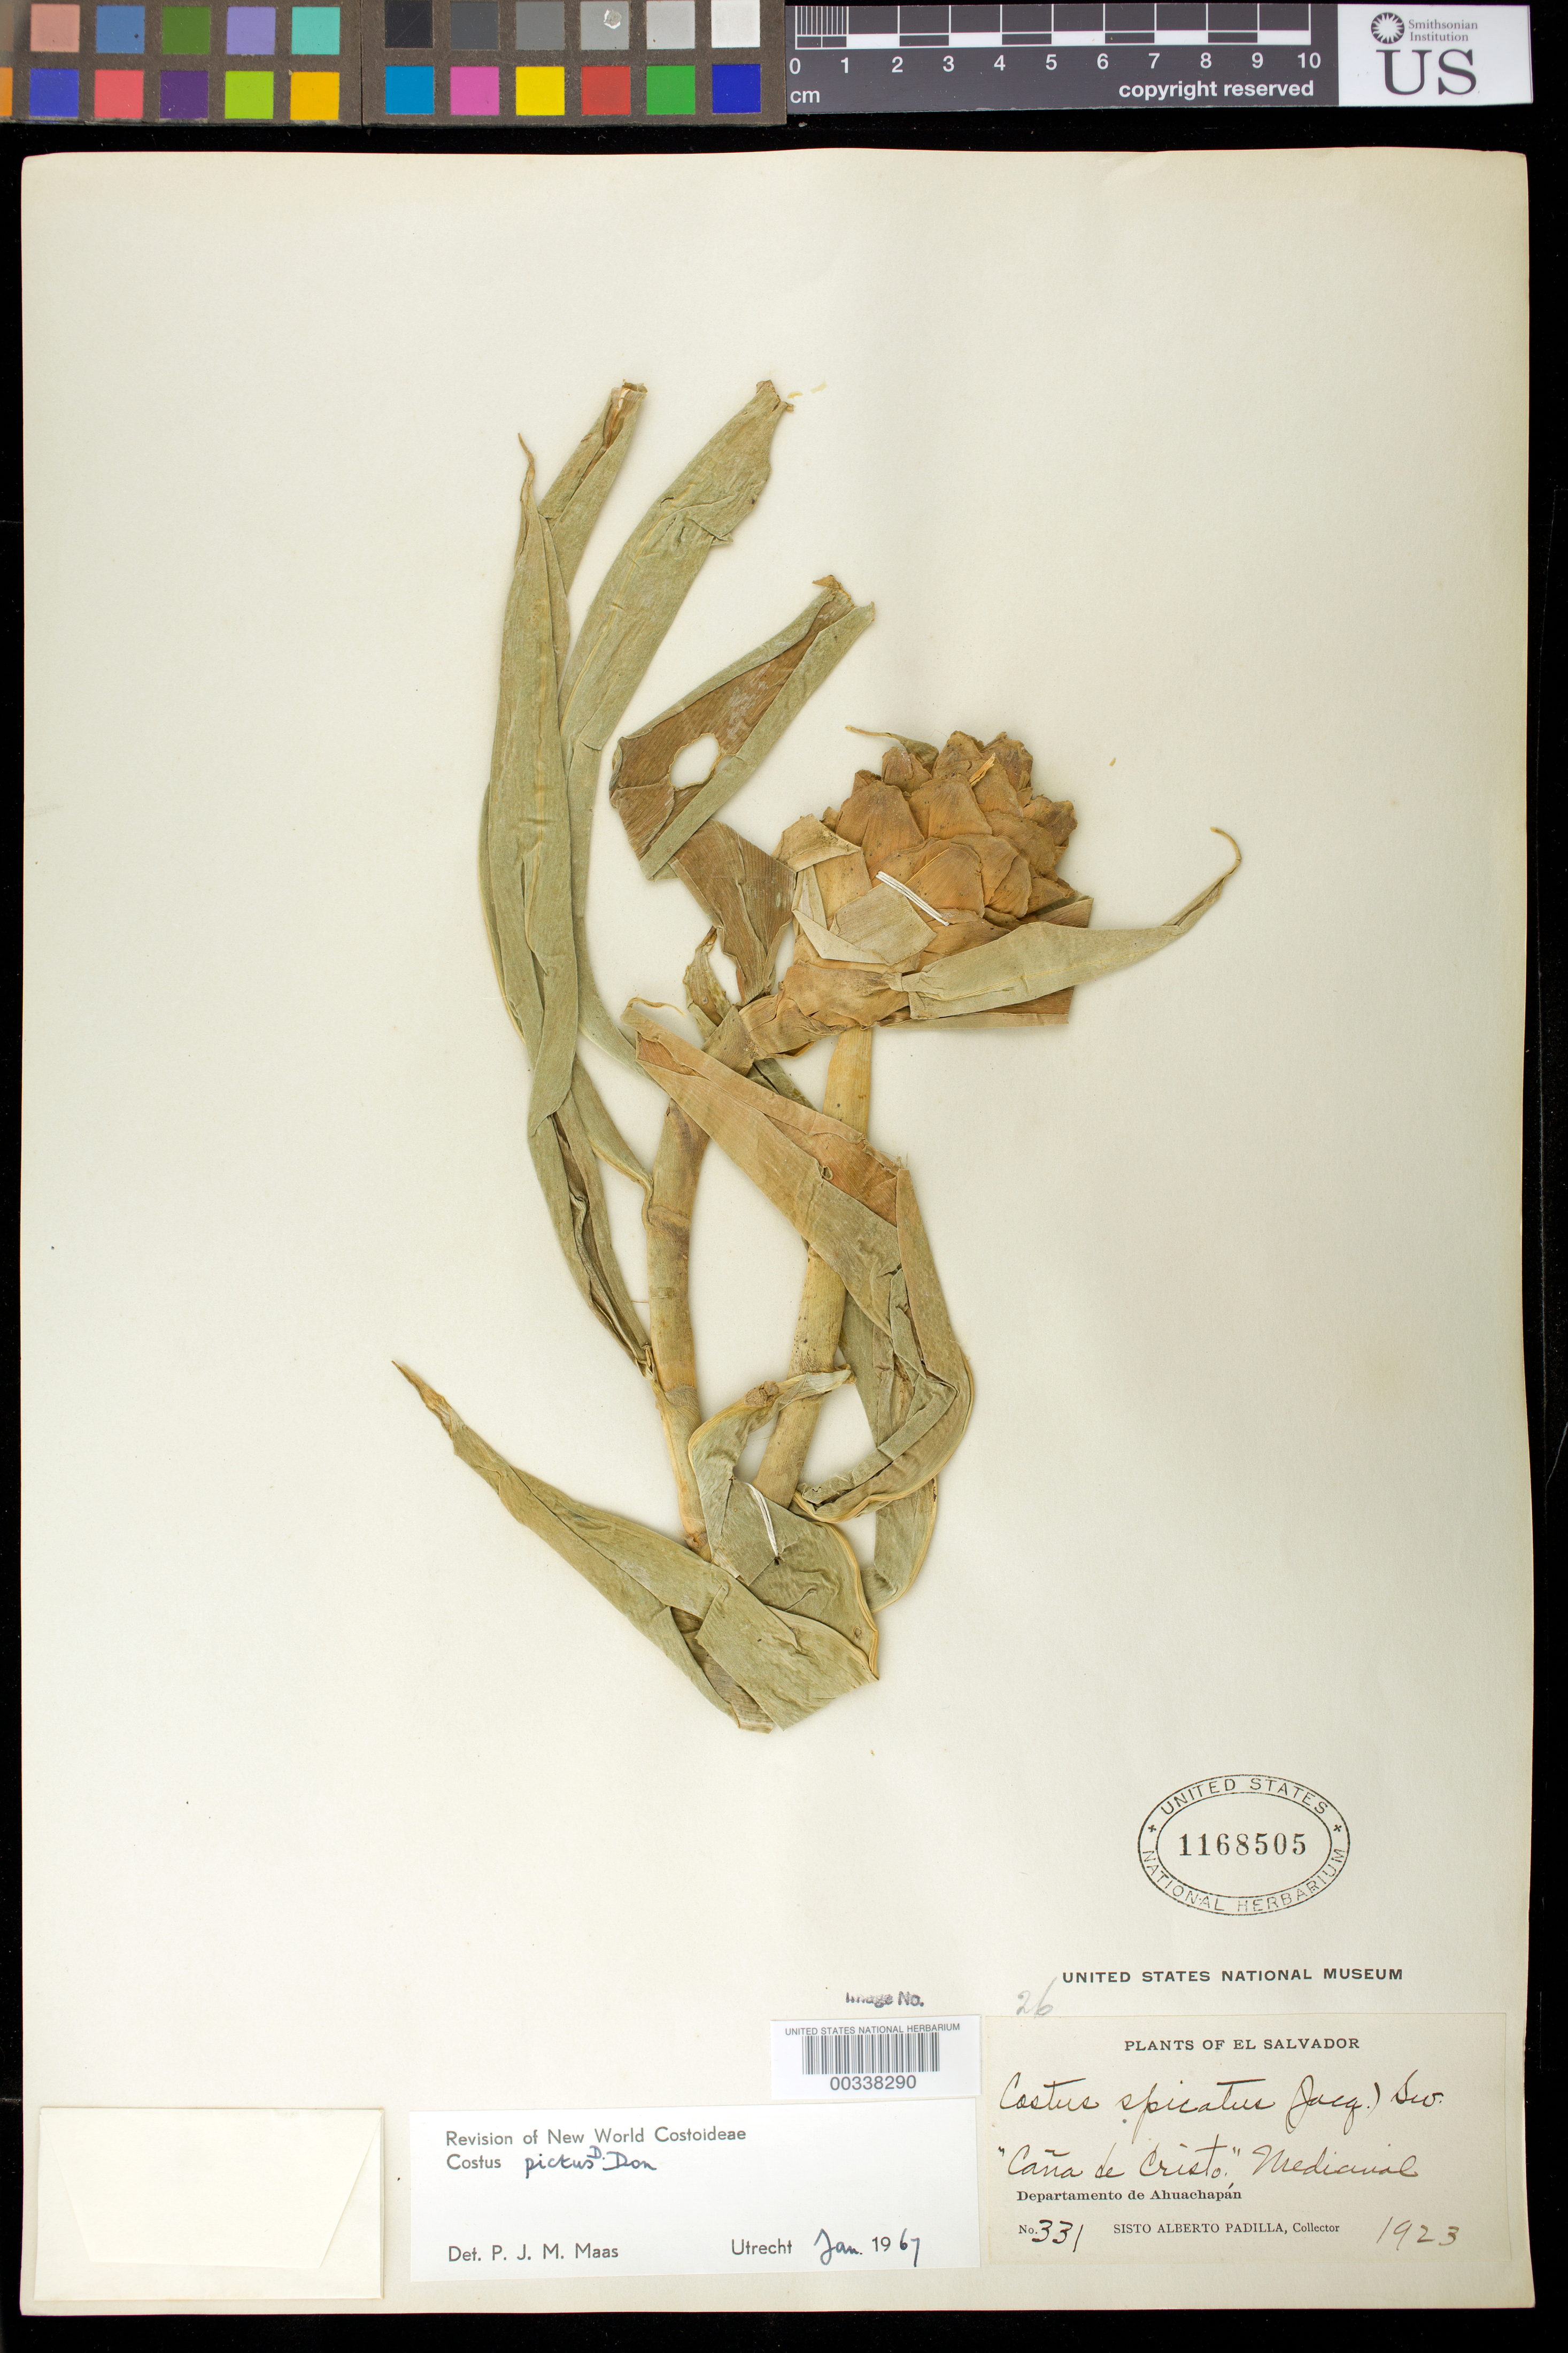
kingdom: Plantae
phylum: Tracheophyta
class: Liliopsida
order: Zingiberales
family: Costaceae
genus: Costus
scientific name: Costus pictus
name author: D. Don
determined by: Maas, Paul J. M.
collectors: S. A. Padilla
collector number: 331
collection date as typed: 1923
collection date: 1923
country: El Salvador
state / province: Ahuachapán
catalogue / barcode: US 1168505